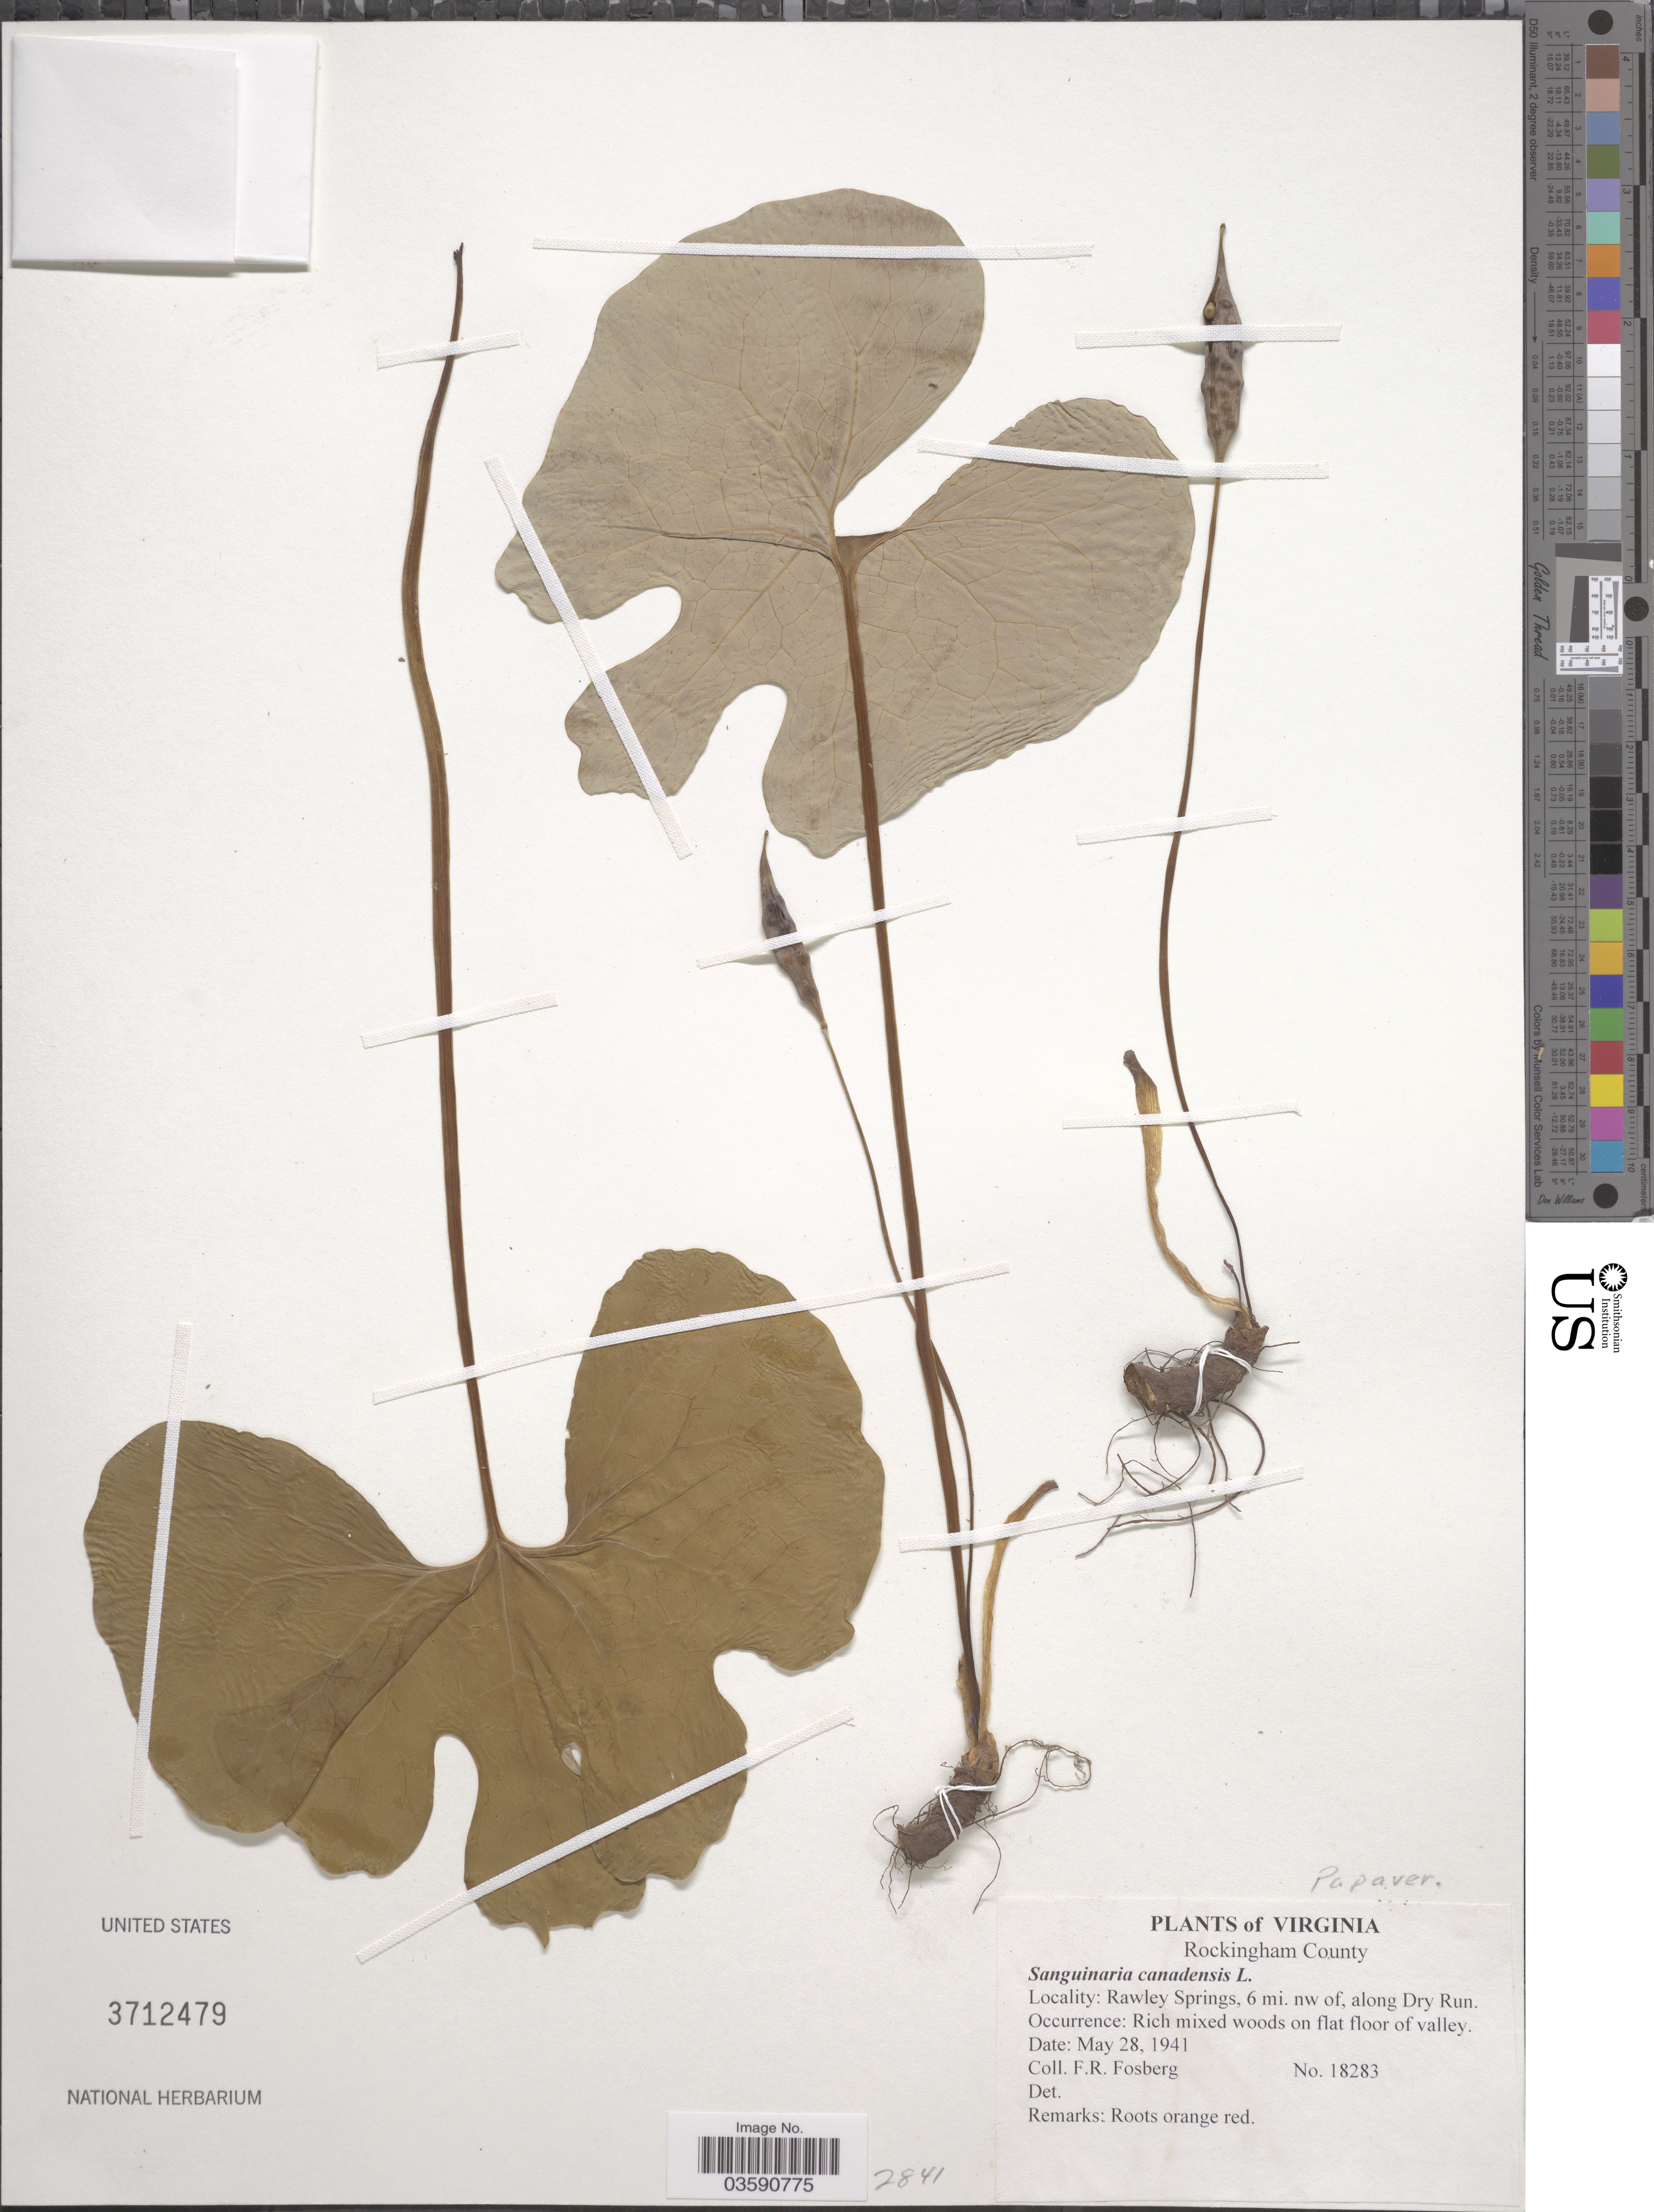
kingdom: Plantae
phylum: Tracheophyta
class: Magnoliopsida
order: Ranunculales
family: Papaveraceae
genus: Sanguinaria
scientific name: Sanguinaria canadensis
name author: L.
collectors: F. R. Fosberg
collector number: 18283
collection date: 1941-05-28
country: United States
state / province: Virginia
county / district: Rockingham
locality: Rawley Springs, 6 mi. nw of, along Dry Run.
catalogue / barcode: US 3712479